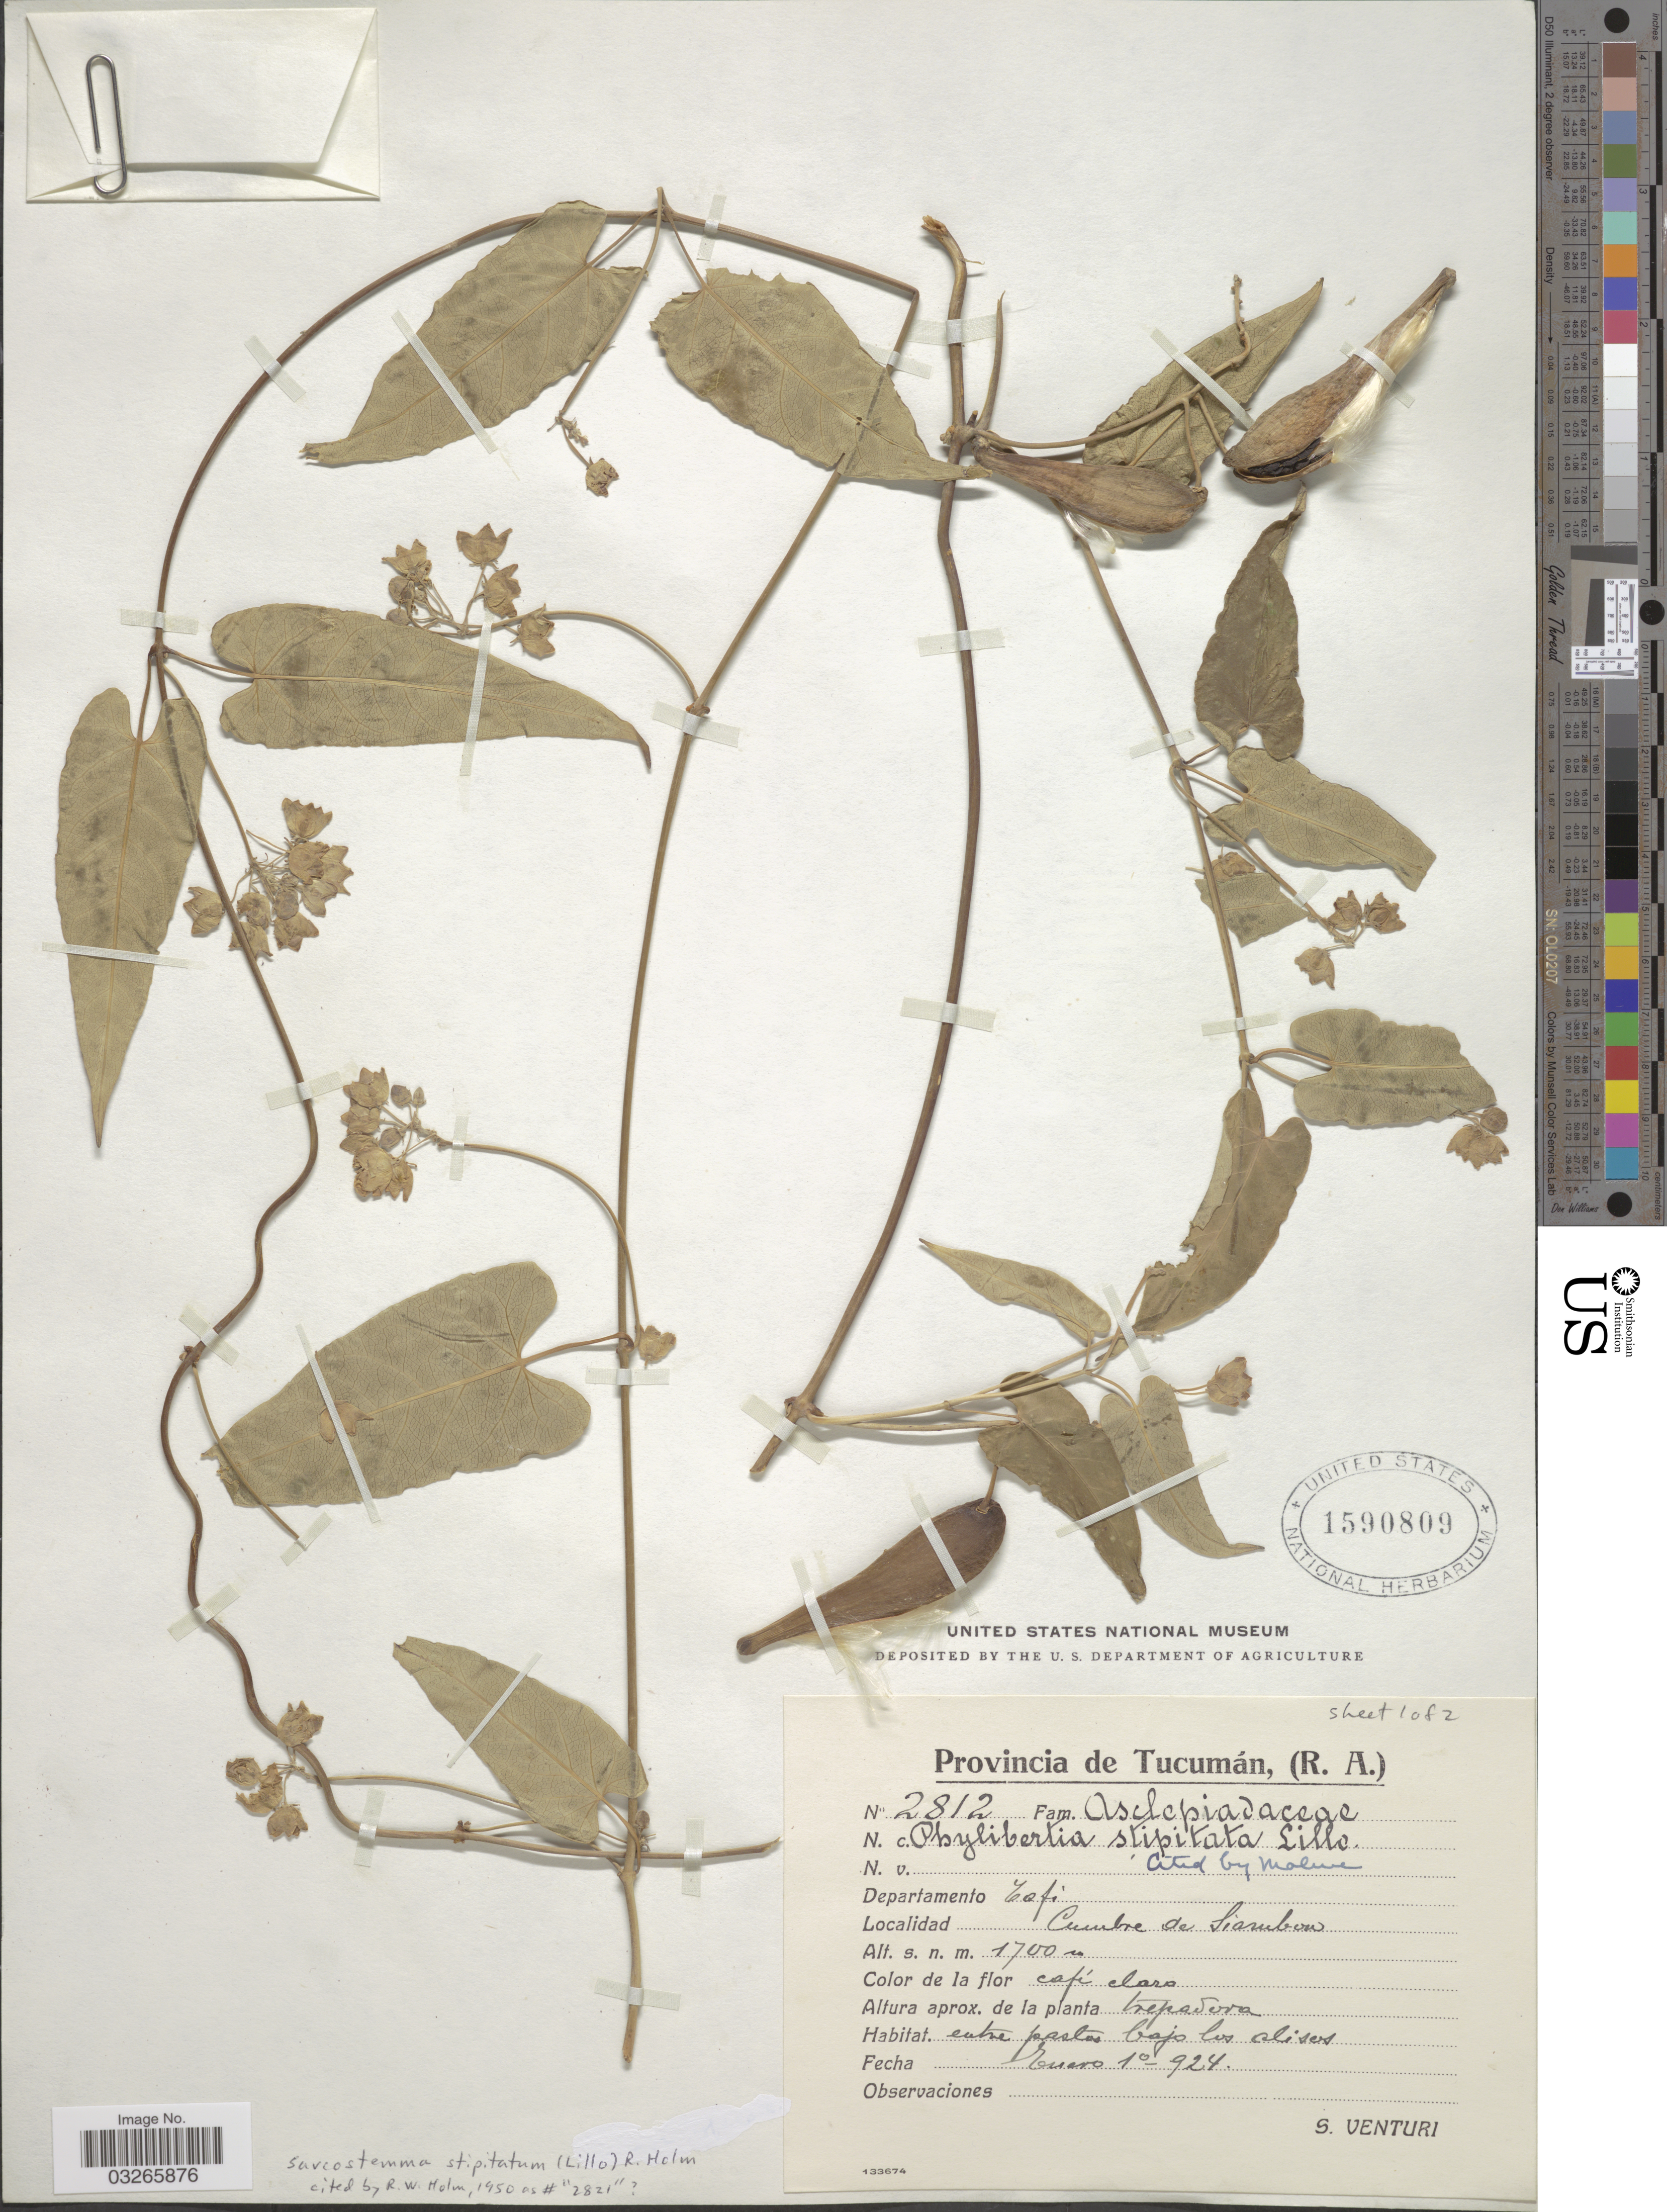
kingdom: Plantae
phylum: Tracheophyta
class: Magnoliopsida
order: Gentianales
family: Apocynaceae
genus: Sarcostemma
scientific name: Sarcostemma stipitatum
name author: (Lillo) R.W. Holm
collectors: S. Venturi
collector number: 2812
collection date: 1924-01-01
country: Argentina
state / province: Tucuman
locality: Departamento Tafi. Cumbre de Siambon.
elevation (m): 1700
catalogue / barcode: US 1590809